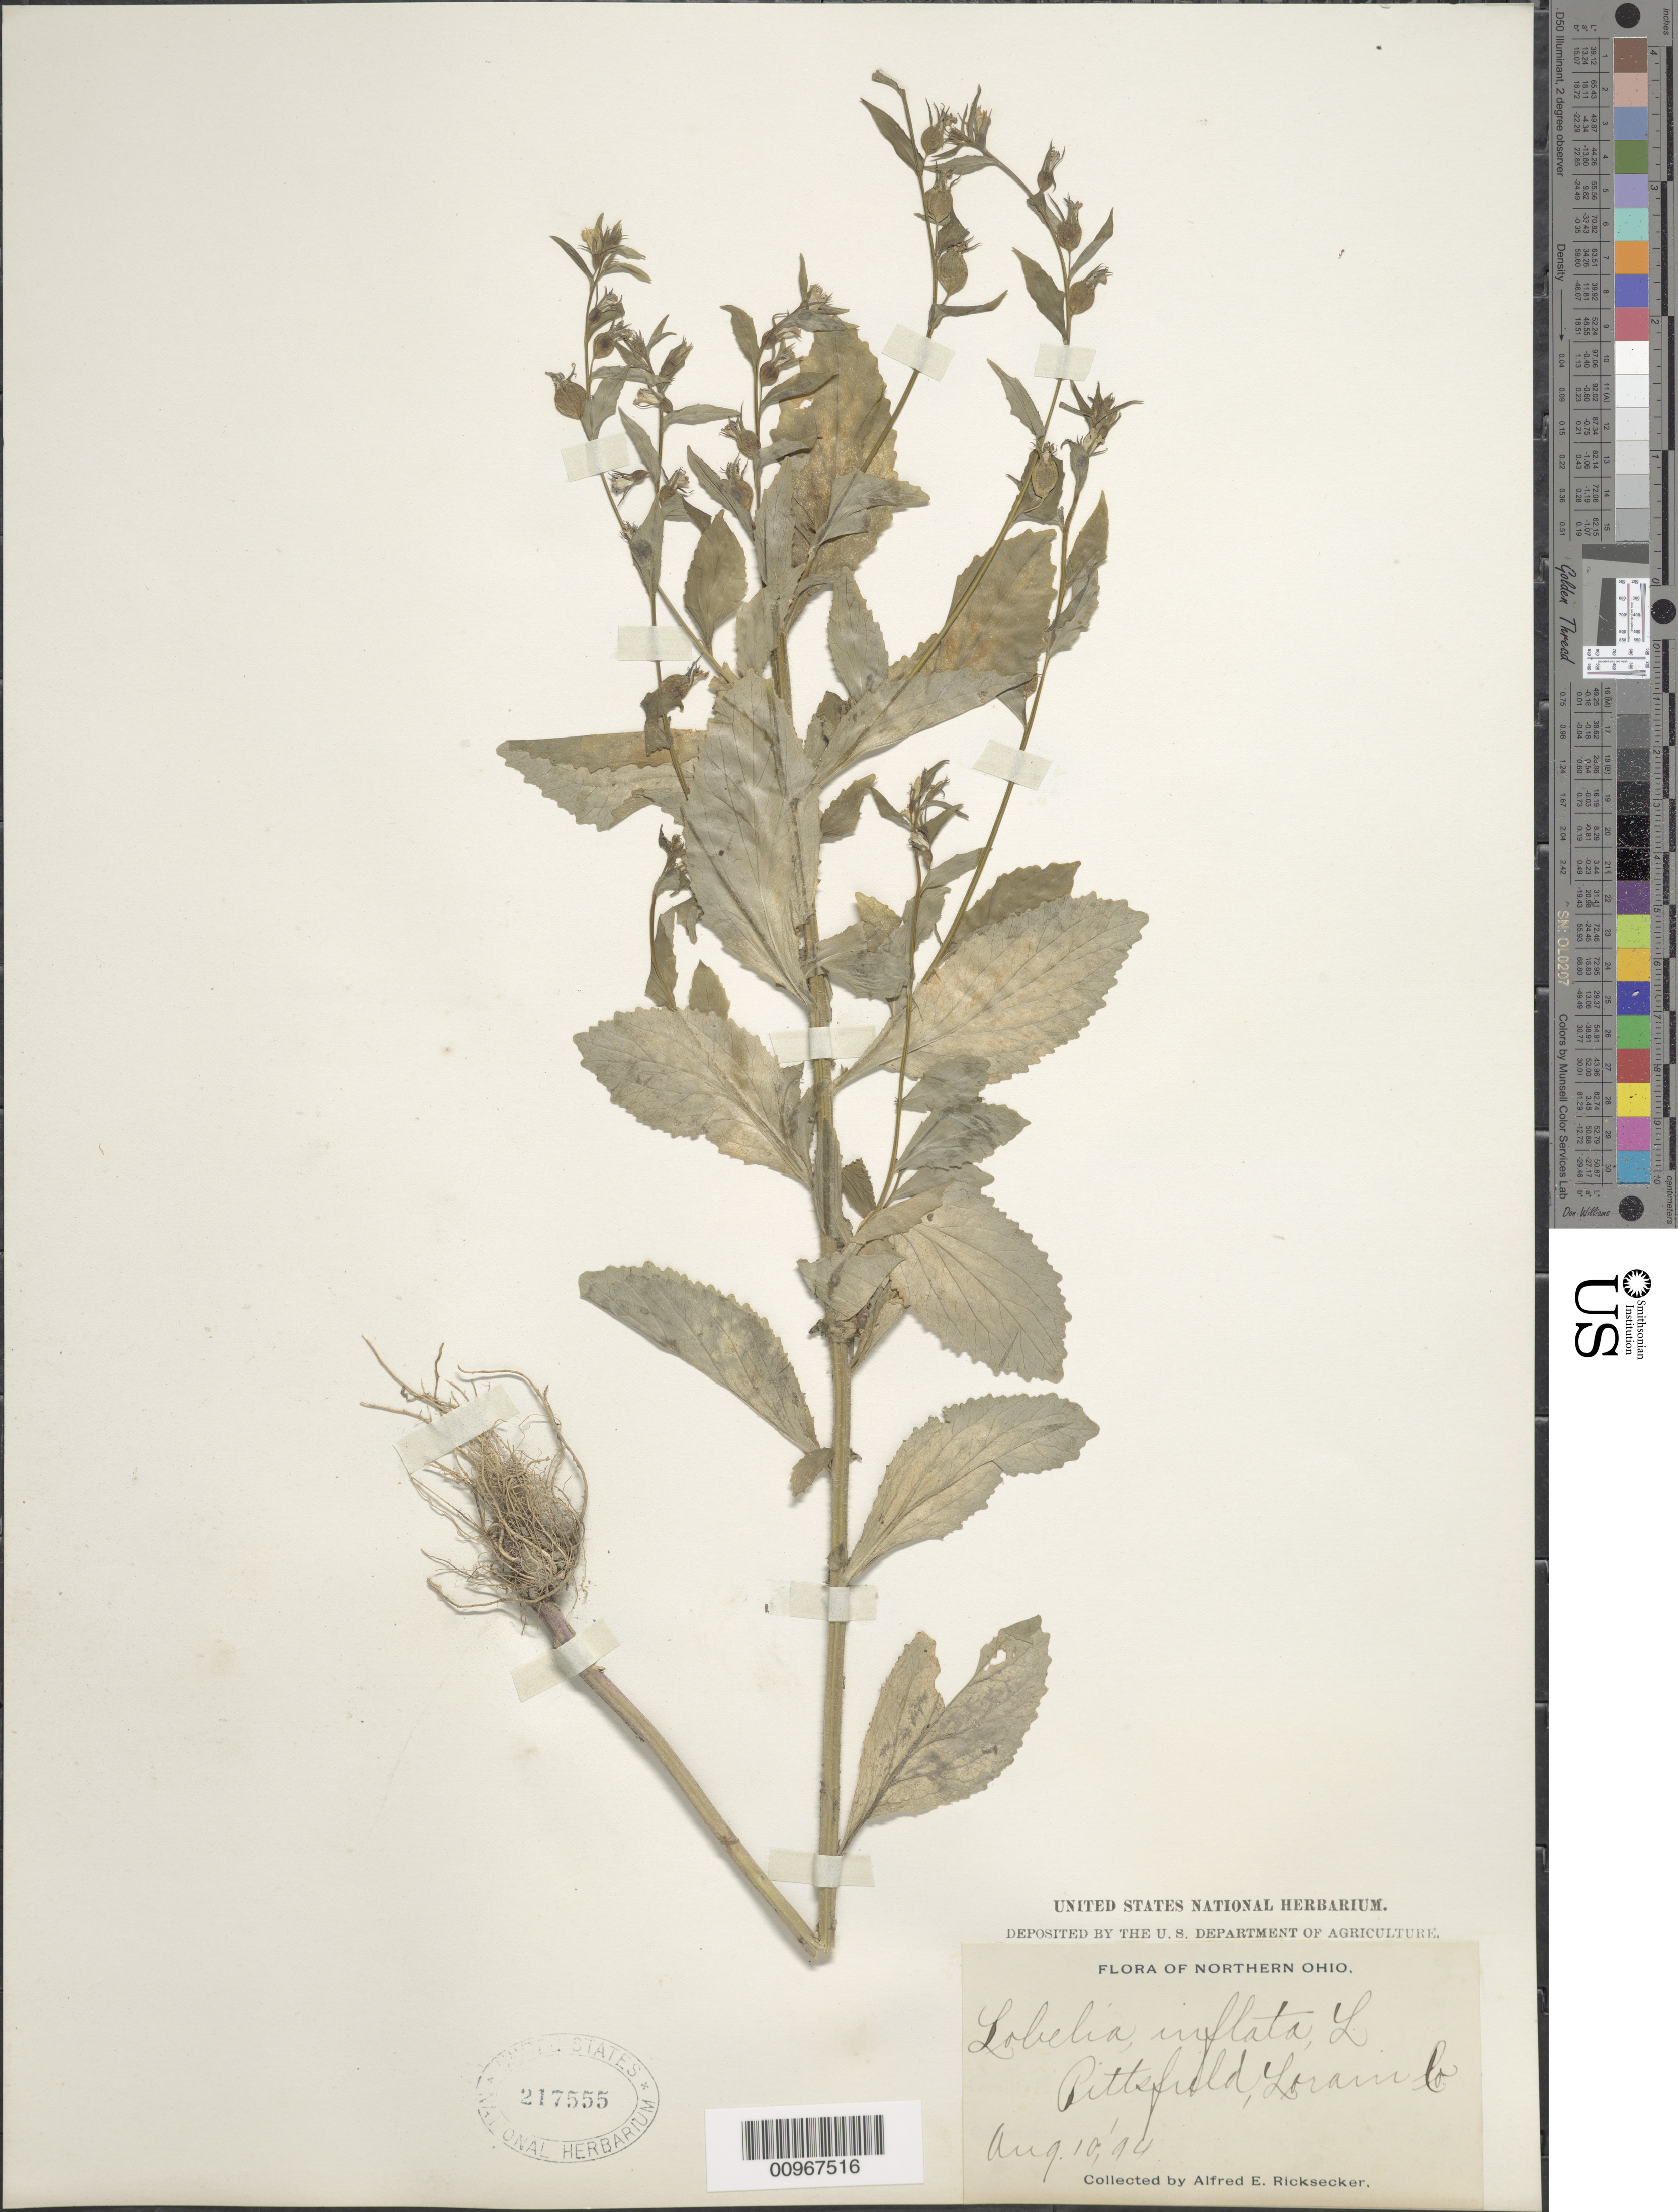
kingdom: Plantae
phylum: Tracheophyta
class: Magnoliopsida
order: Asterales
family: Campanulaceae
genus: Lobelia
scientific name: Lobelia inflata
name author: L.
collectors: A. E. Ricksecker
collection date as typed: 10 Aug 1894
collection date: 1894-08-10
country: United States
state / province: Ohio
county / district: Lorain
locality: Pittsfield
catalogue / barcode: US 217555